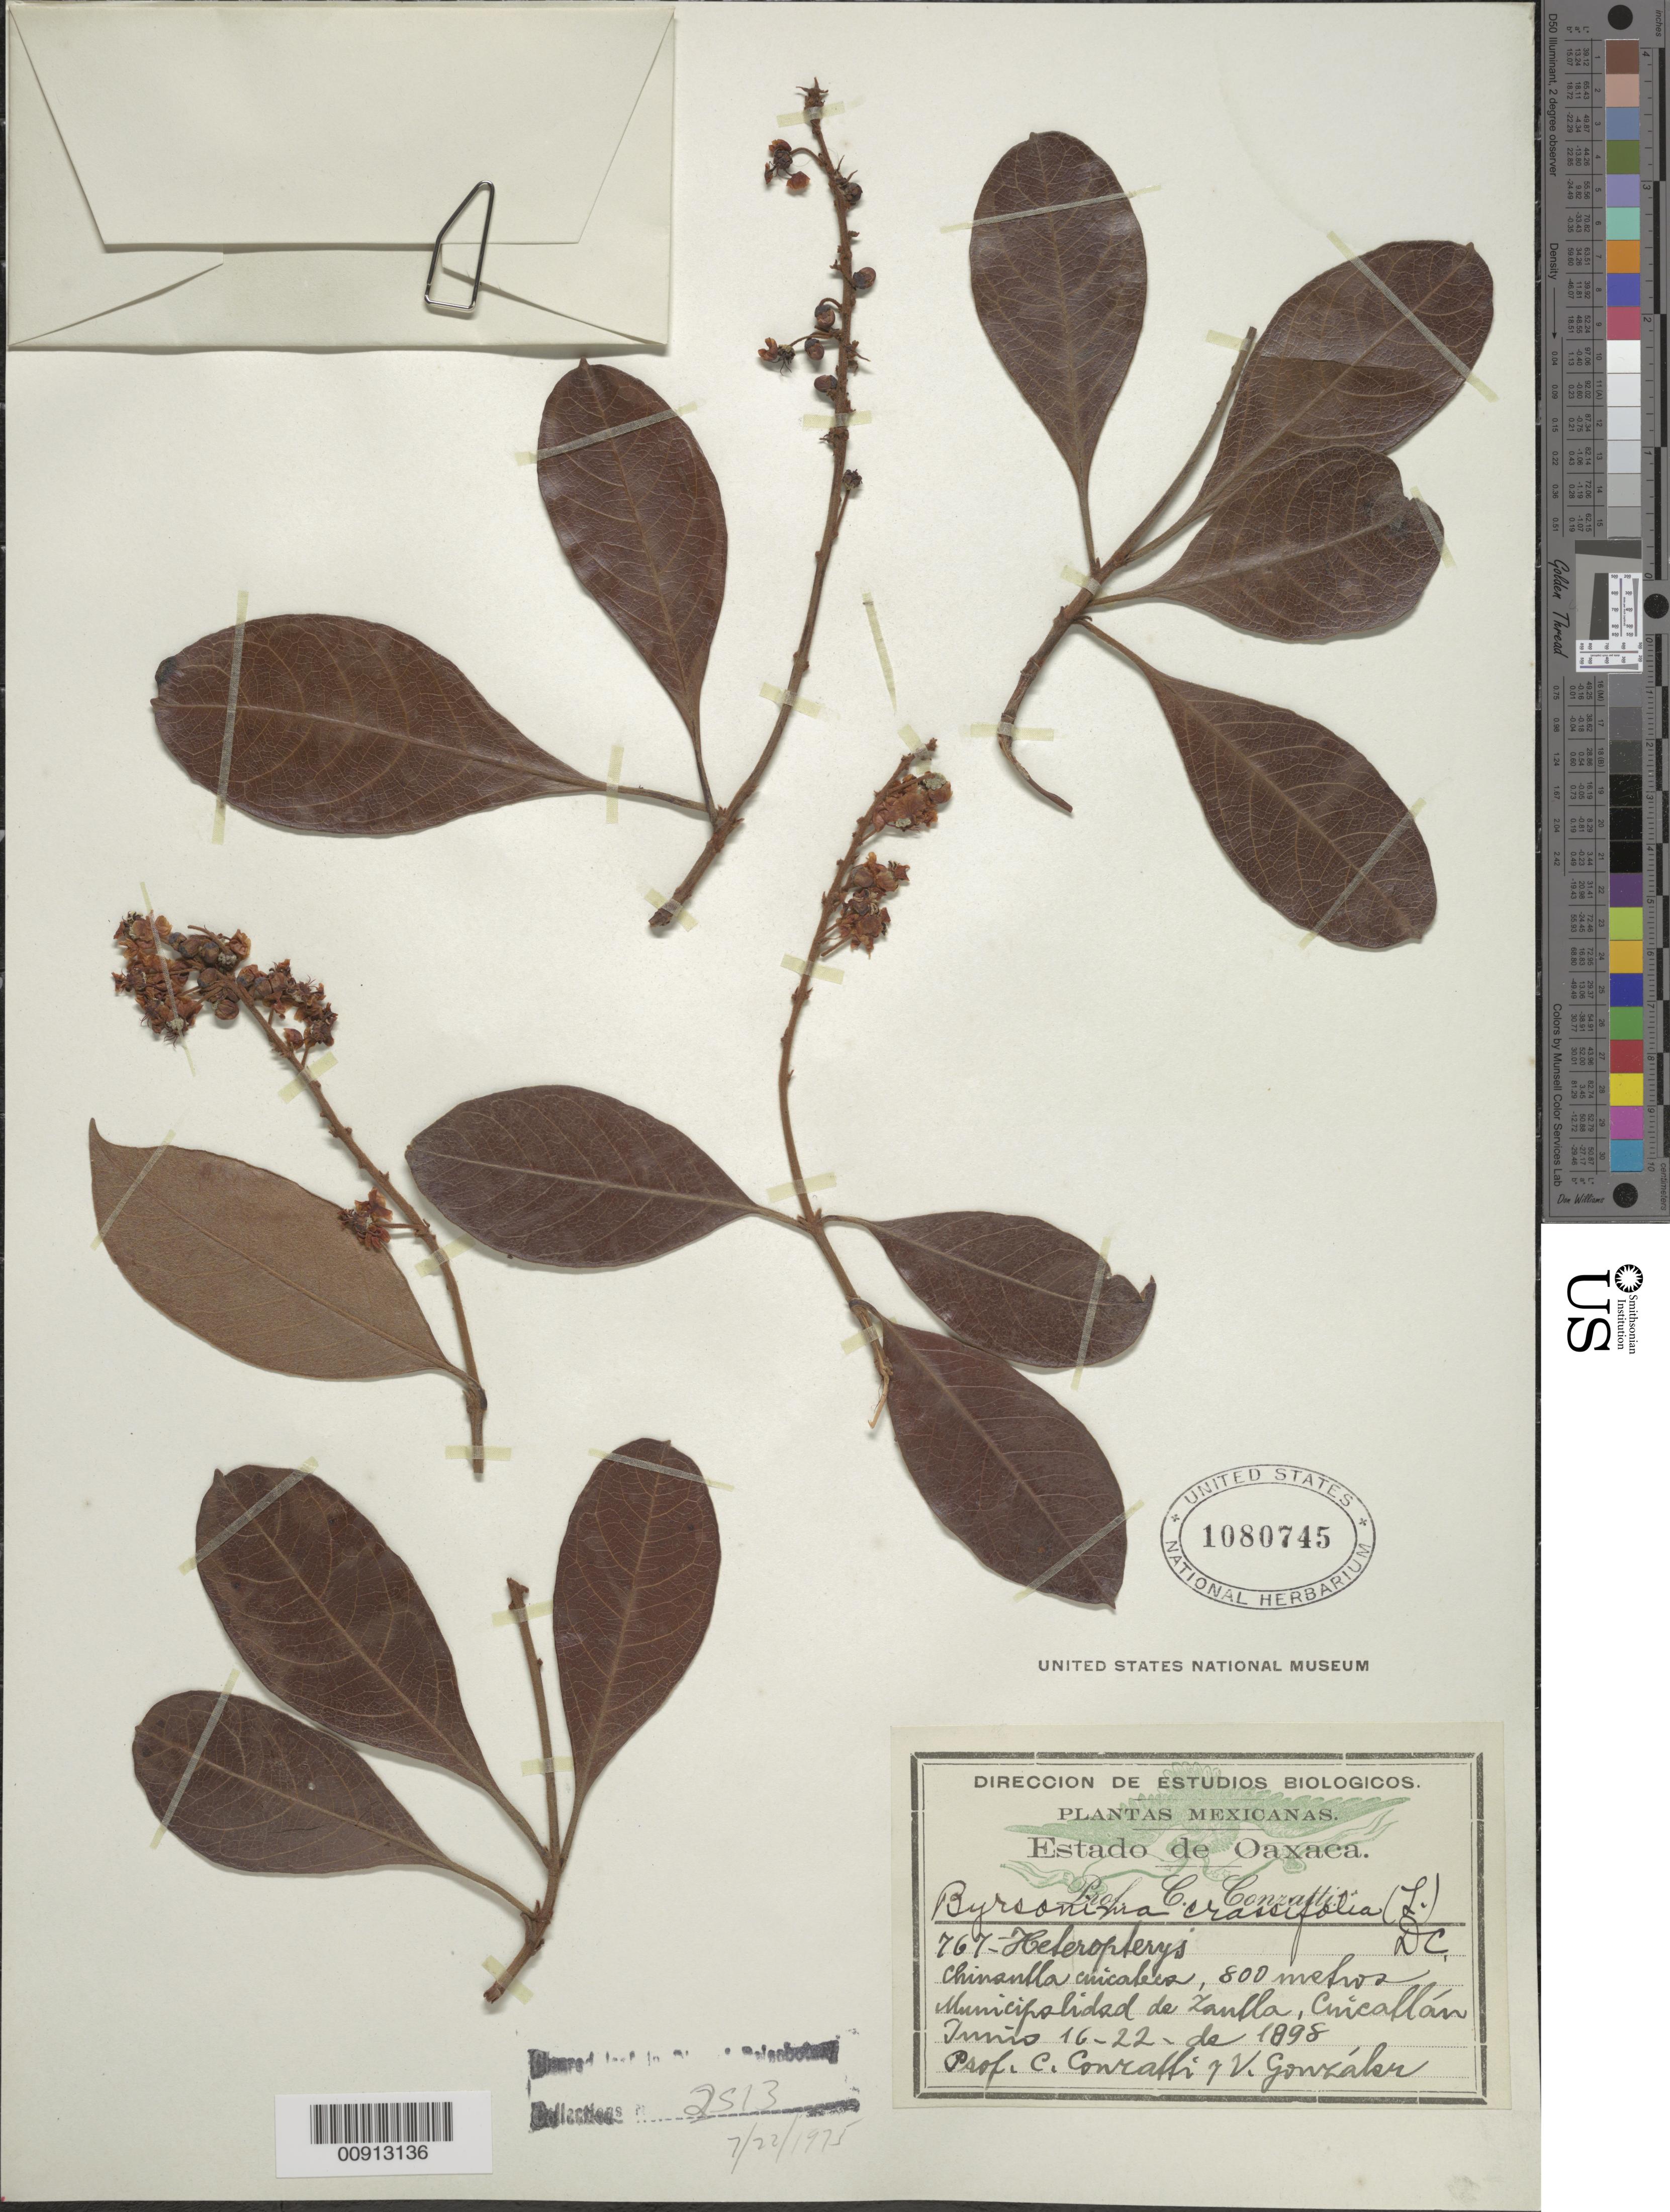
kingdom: Plantae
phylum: Tracheophyta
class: Magnoliopsida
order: Malpighiales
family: Malpighiaceae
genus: Byrsonima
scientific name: Byrsonima crassifolia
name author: (L.) Kunth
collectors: C. Conzatti & V. Gonzalez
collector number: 767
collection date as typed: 16 Jun 1898 to 22 Jun 1898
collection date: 1898-06-16/1898-06-22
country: Mexico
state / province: Oaxaca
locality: Oaxaca: Chinantla Cuicateca, Municipalidad de Zautla, Cuicatlán.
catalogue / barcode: US 1080745